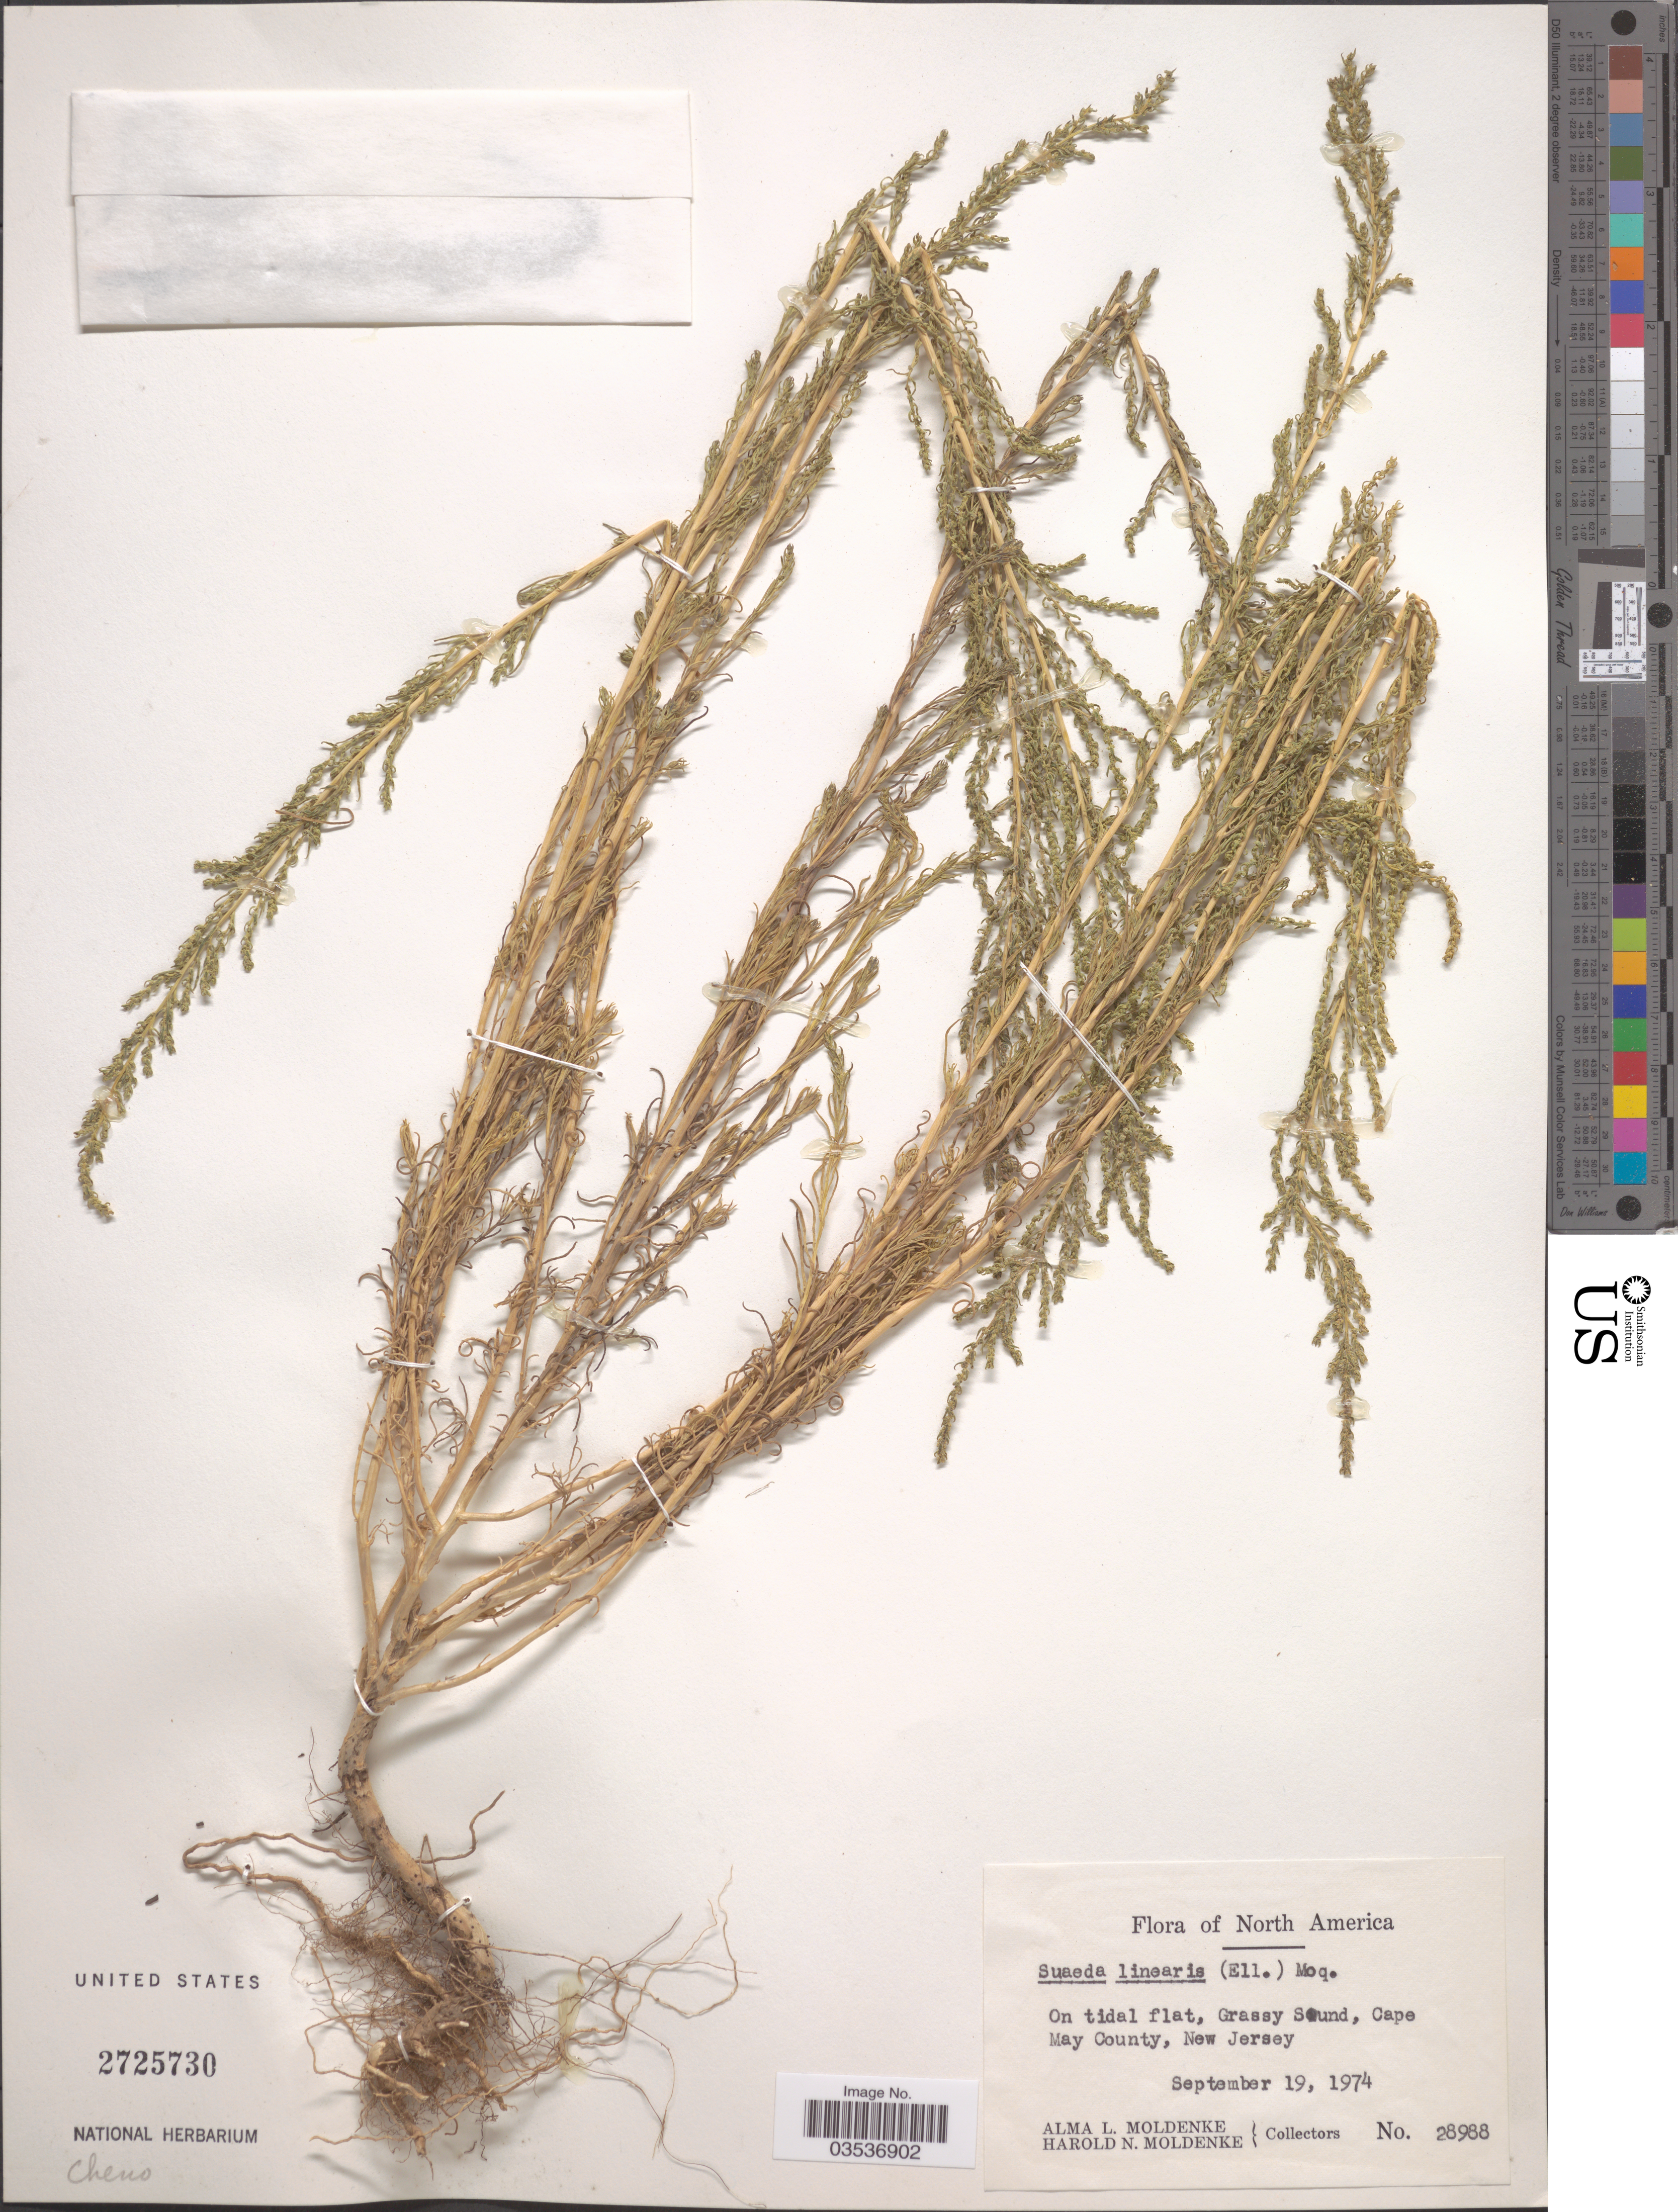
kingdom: Plantae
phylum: Tracheophyta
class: Magnoliopsida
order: Caryophyllales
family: Amaranthaceae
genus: Suaeda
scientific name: Suaeda linearis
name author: (Elliott) Moq.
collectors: A. L. Moldenke & H. N. Moldenke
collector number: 28988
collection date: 1974-09-19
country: United States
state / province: New Jersey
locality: Grassy Sound, Cape May County.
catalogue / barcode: US 2725730